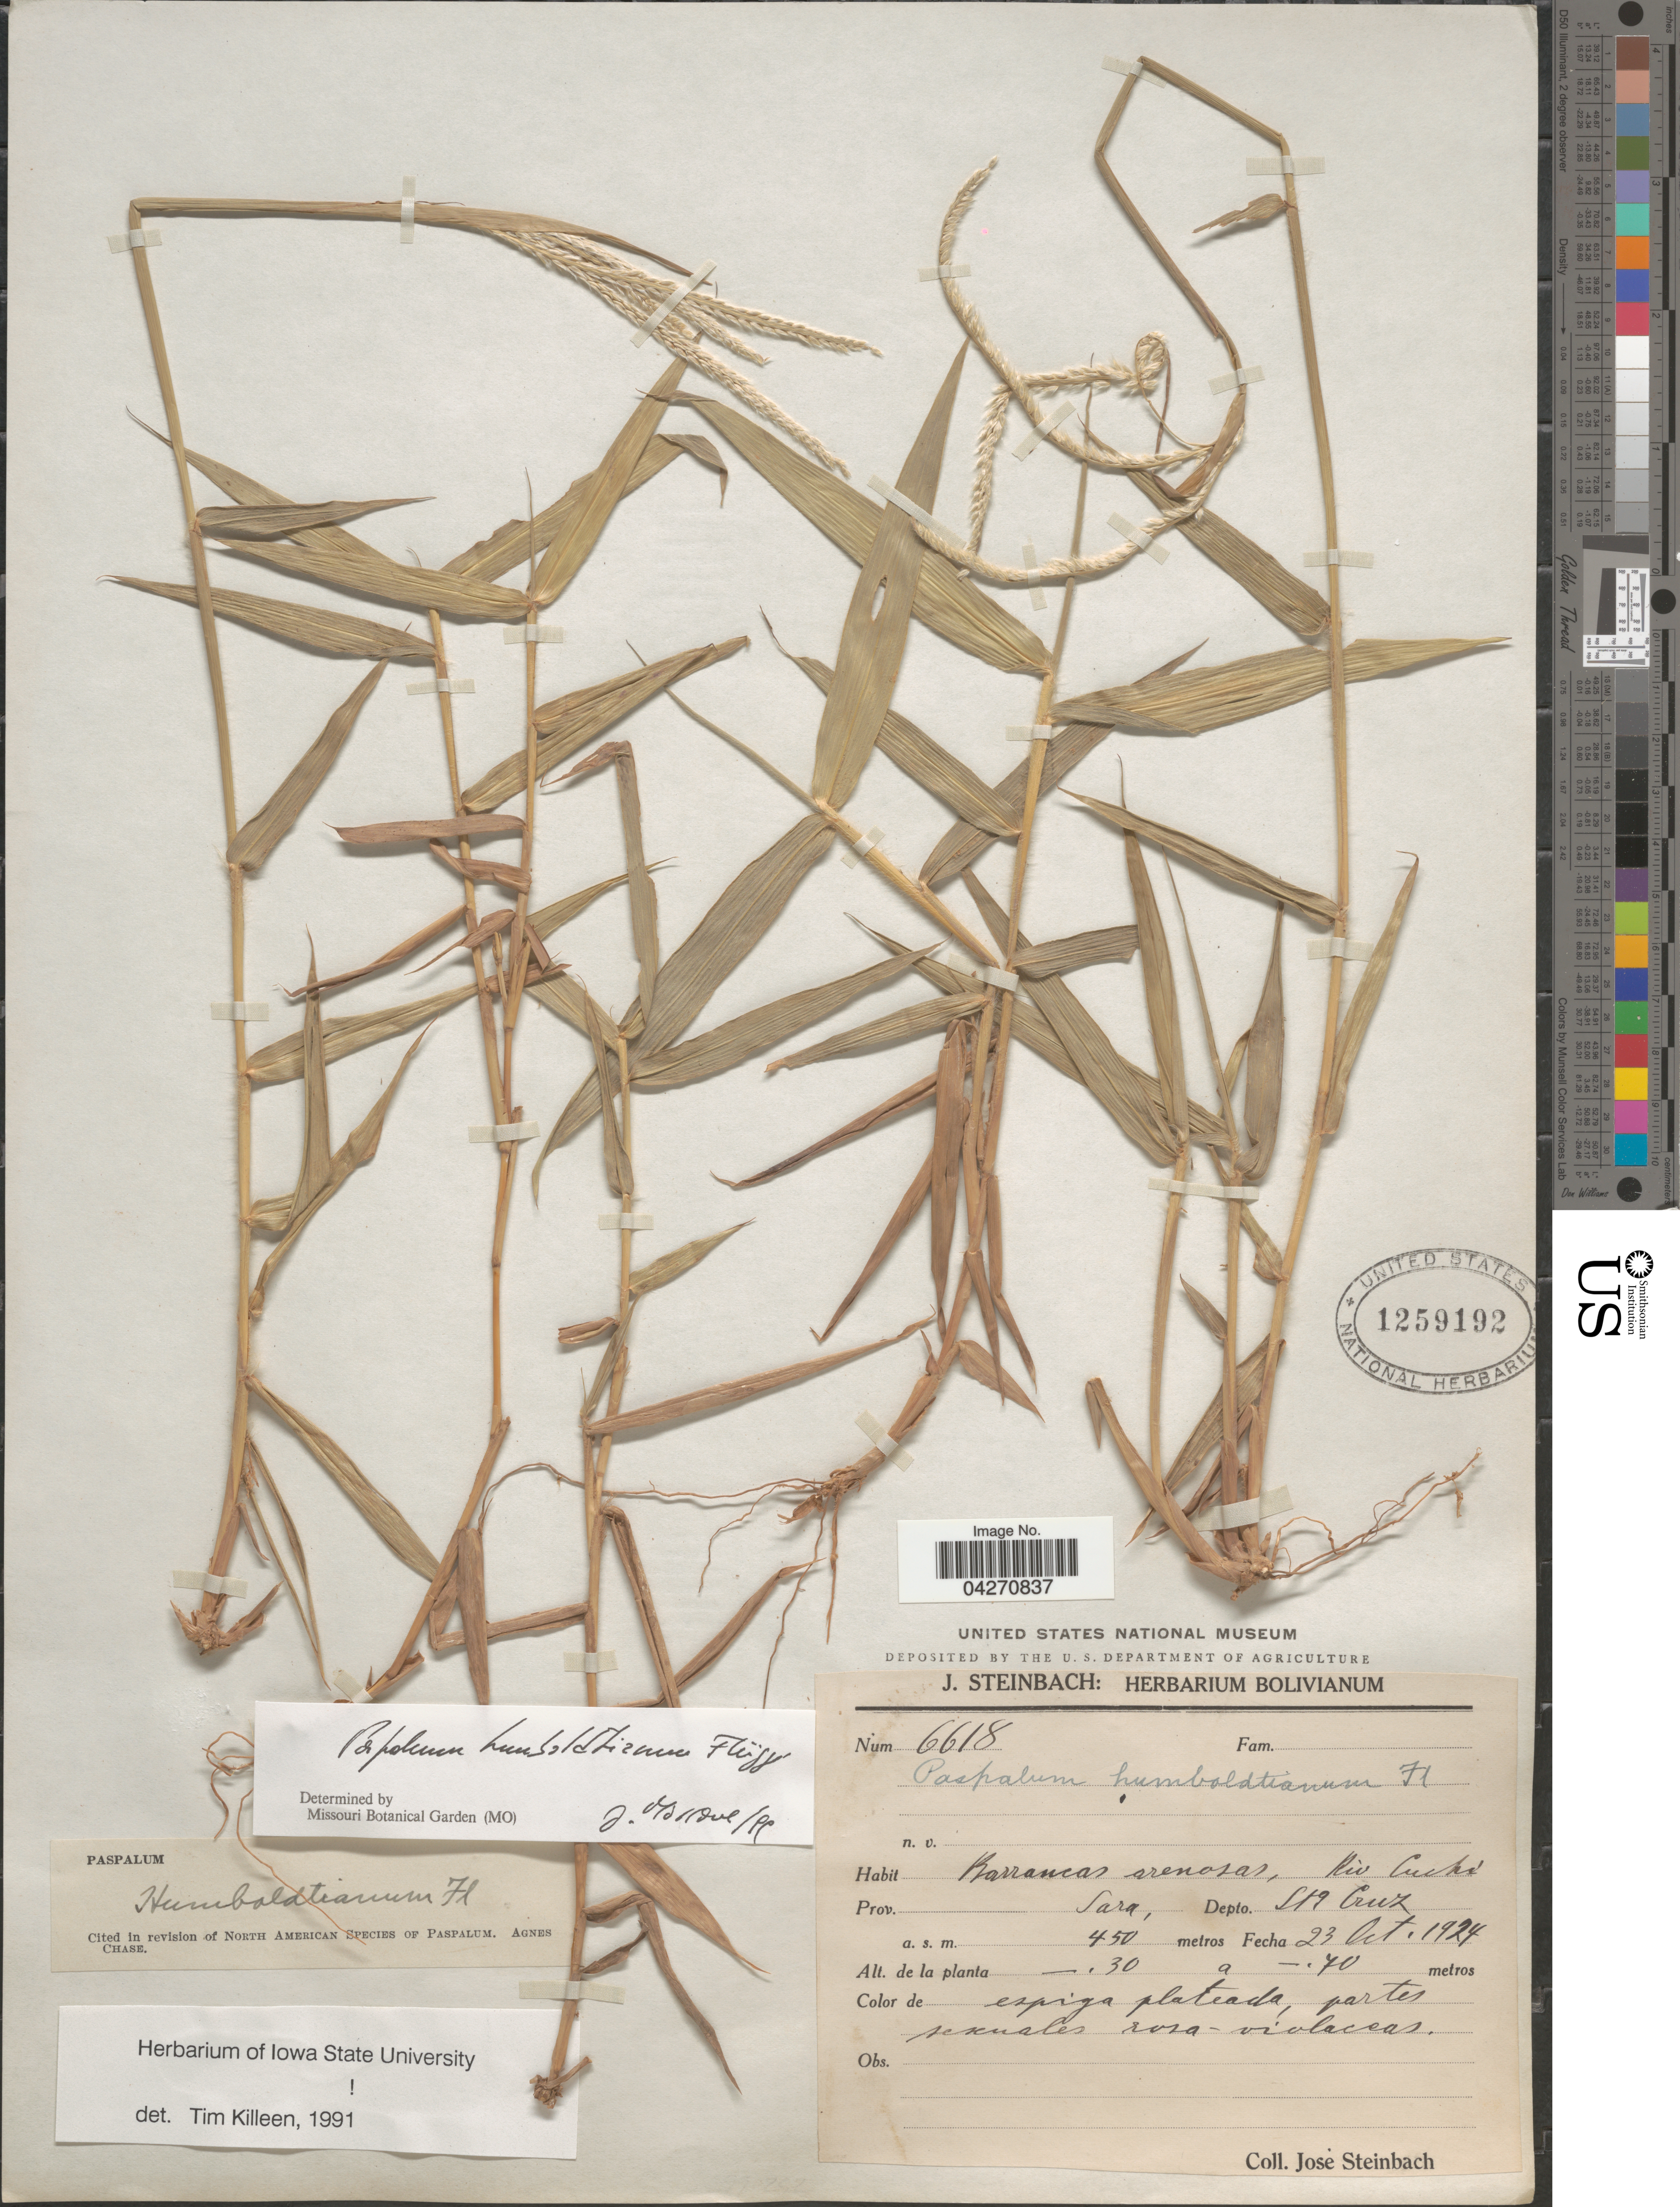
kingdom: Plantae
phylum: Tracheophyta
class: Liliopsida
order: Poales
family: Poaceae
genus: Paspalum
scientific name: Paspalum humboldtianum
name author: Flüggé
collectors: J. Steinbach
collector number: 6618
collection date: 1924-10-23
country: Bolivia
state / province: Santa Cruz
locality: Barrancas arenosas, Rio Cuchi. Prov. Sara, Depto. Sta Cruz.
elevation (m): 450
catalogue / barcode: US 1259192